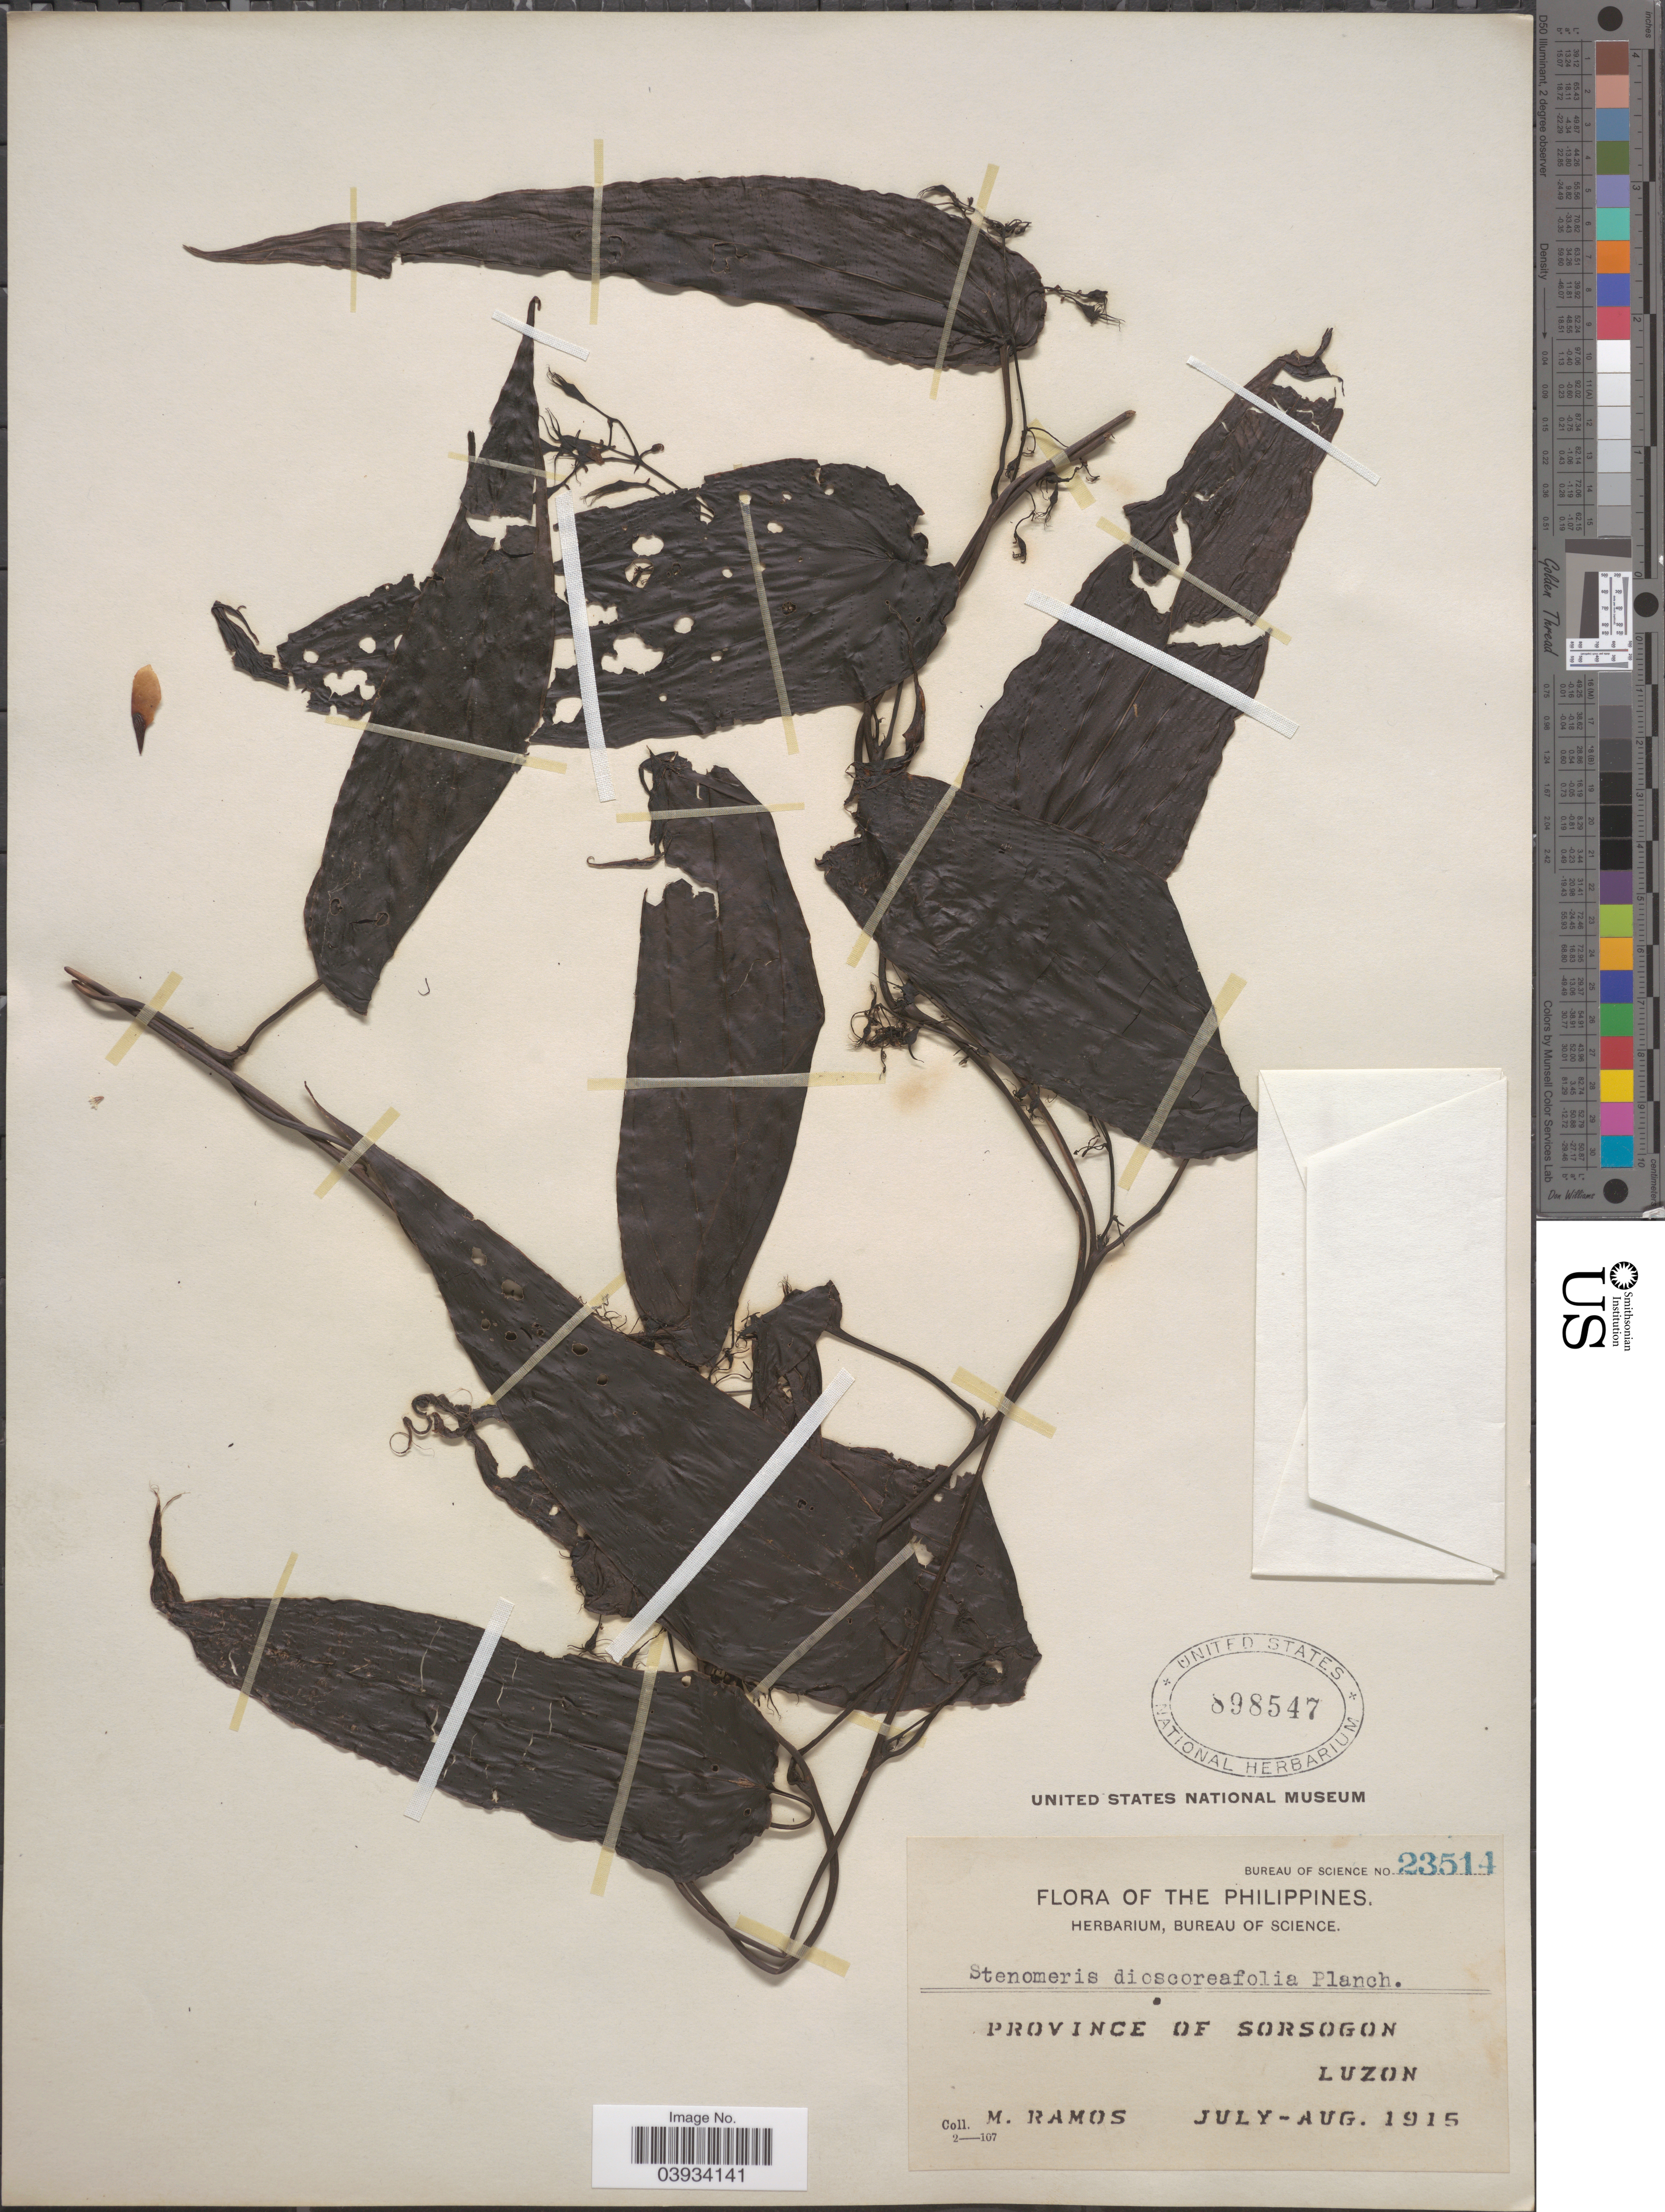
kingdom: Plantae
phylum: Tracheophyta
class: Liliopsida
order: Dioscoreales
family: Dioscoreaceae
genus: Stenomeris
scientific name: Stenomeris dioscoreifolia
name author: Planch.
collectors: M. Ramos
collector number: Bureau of Science 23514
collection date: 1915-07/1915-08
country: Philippines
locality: Province of Sorsogon. Luzon.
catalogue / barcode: US 898547